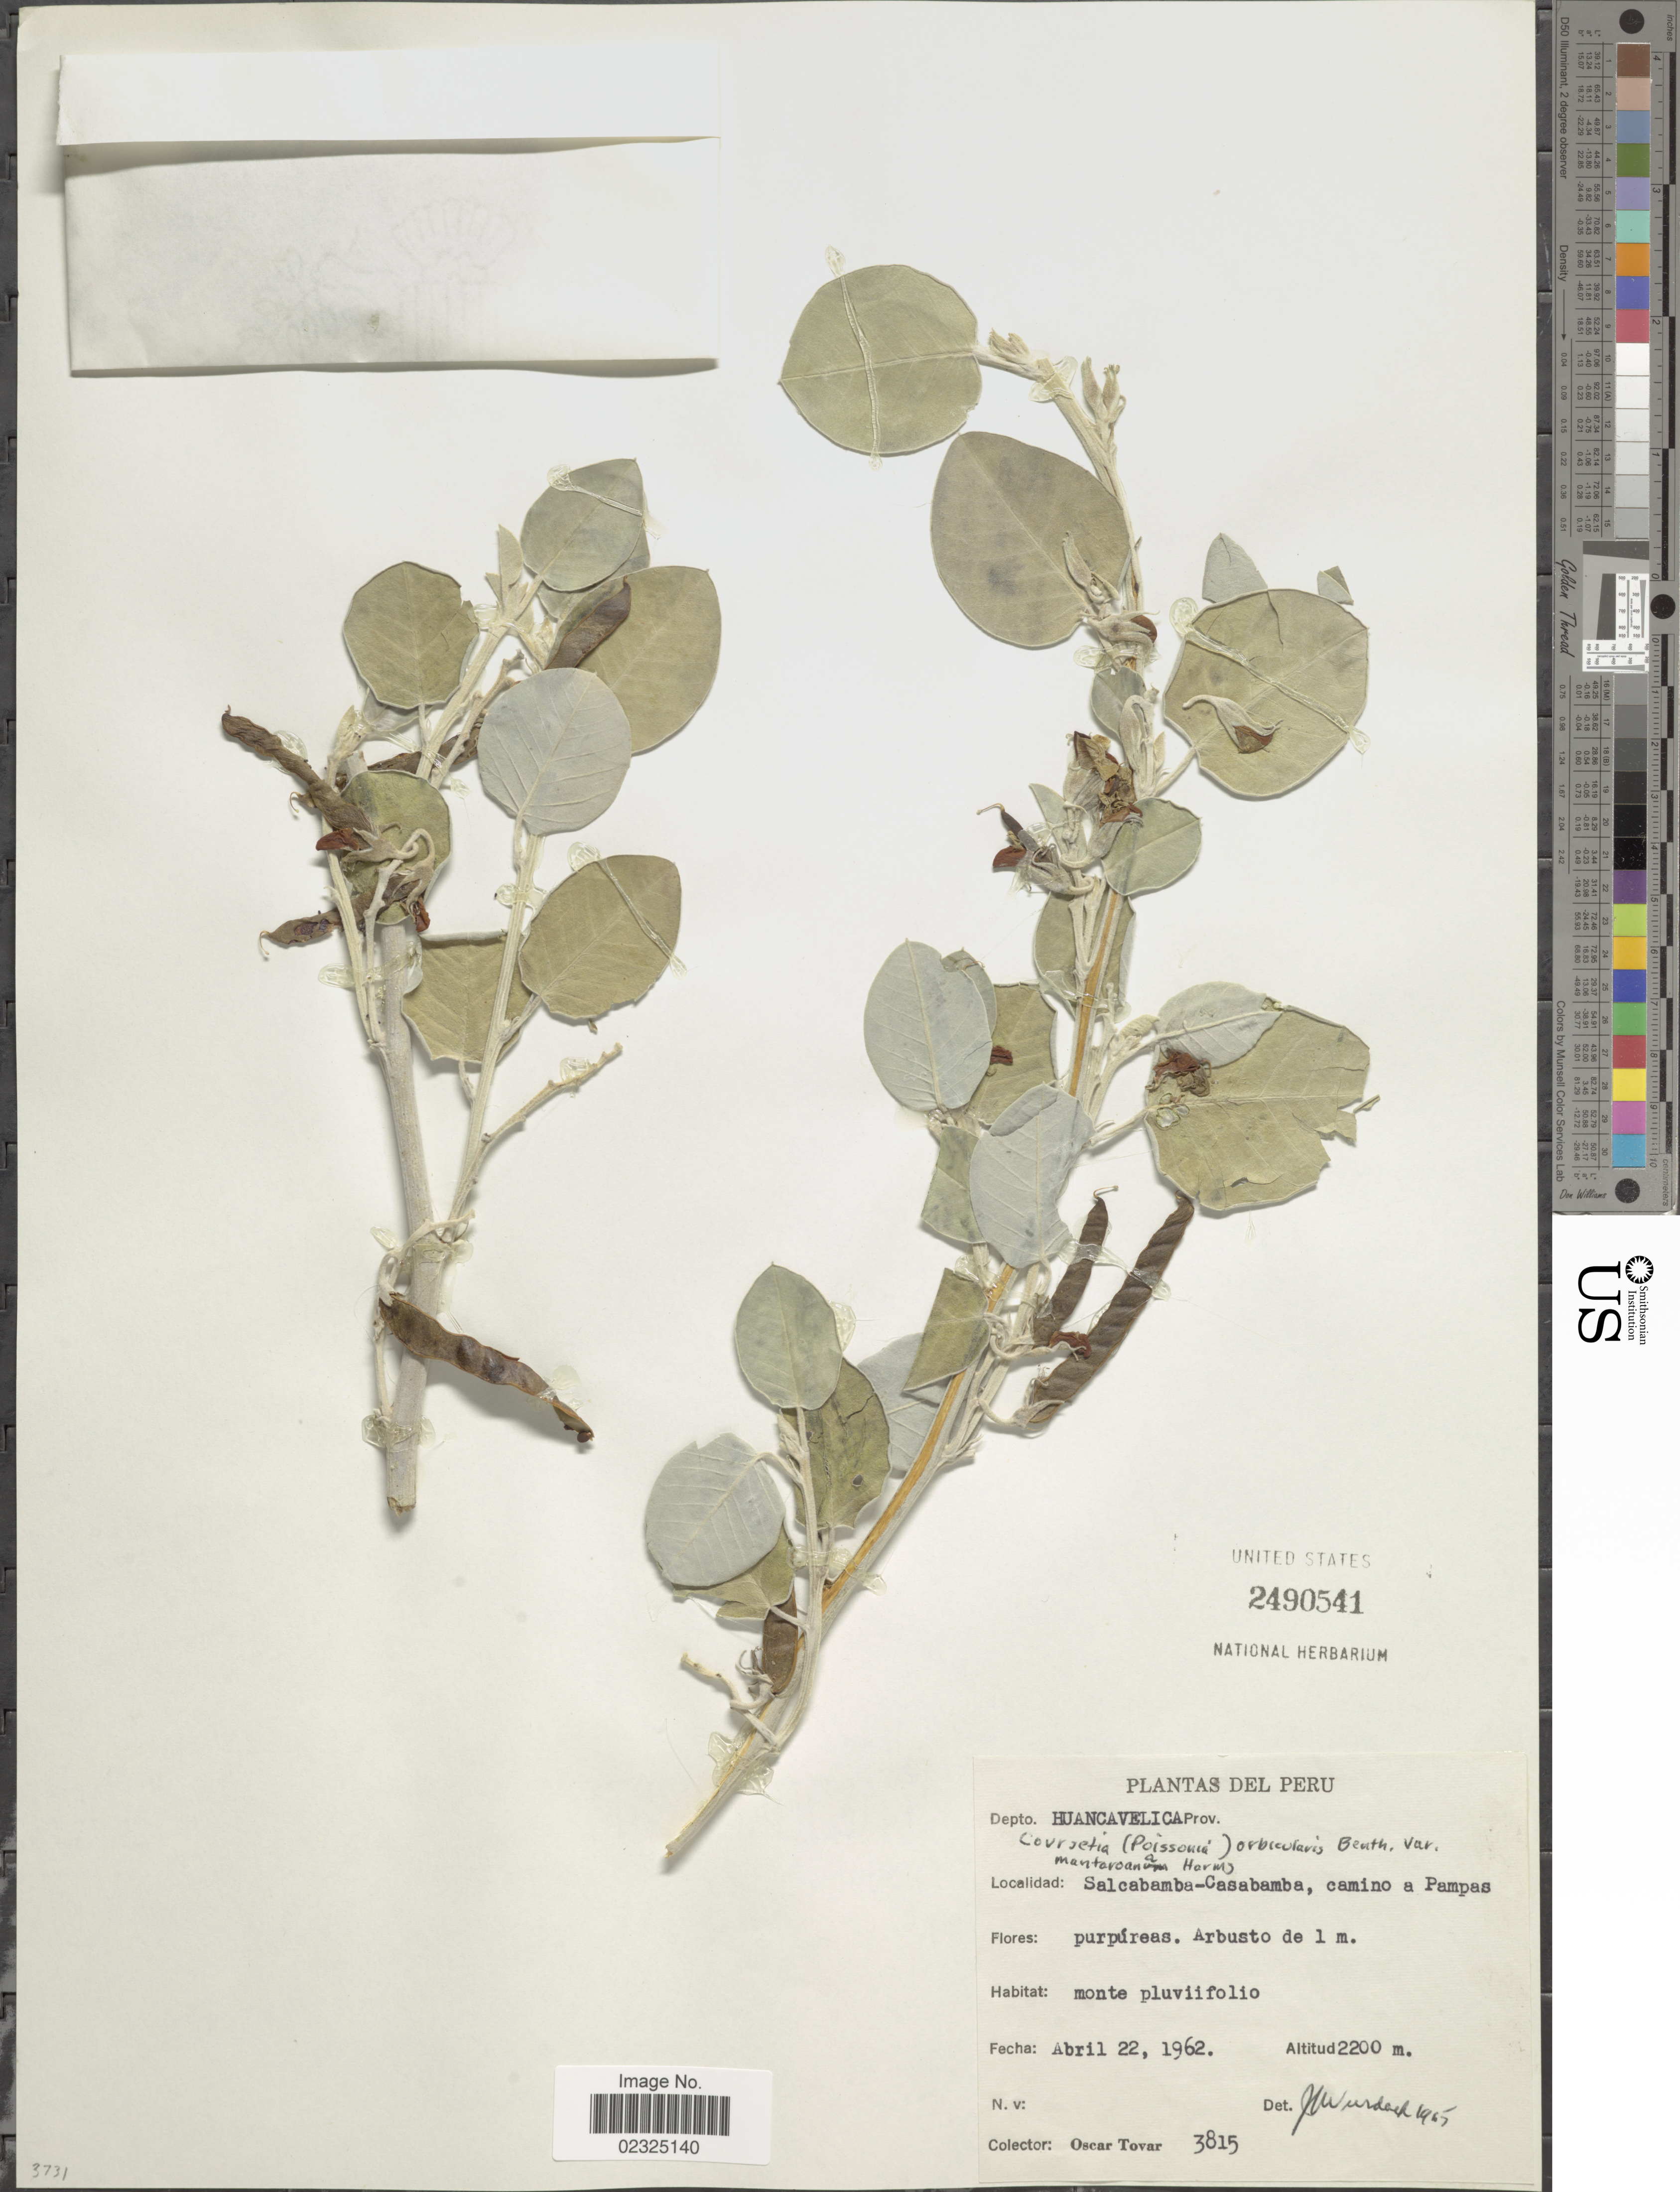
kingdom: Plantae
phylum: Tracheophyta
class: Magnoliopsida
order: Fabales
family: Fabaceae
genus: Poissonia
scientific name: Poissonia orbicularis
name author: (Benth.) Hauman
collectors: Ó. Tovar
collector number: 3815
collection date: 1962-04-22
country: Peru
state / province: Huancavelica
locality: Salcabamba-Casabamba, camino a Pampas.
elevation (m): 2200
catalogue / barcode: US 2490541